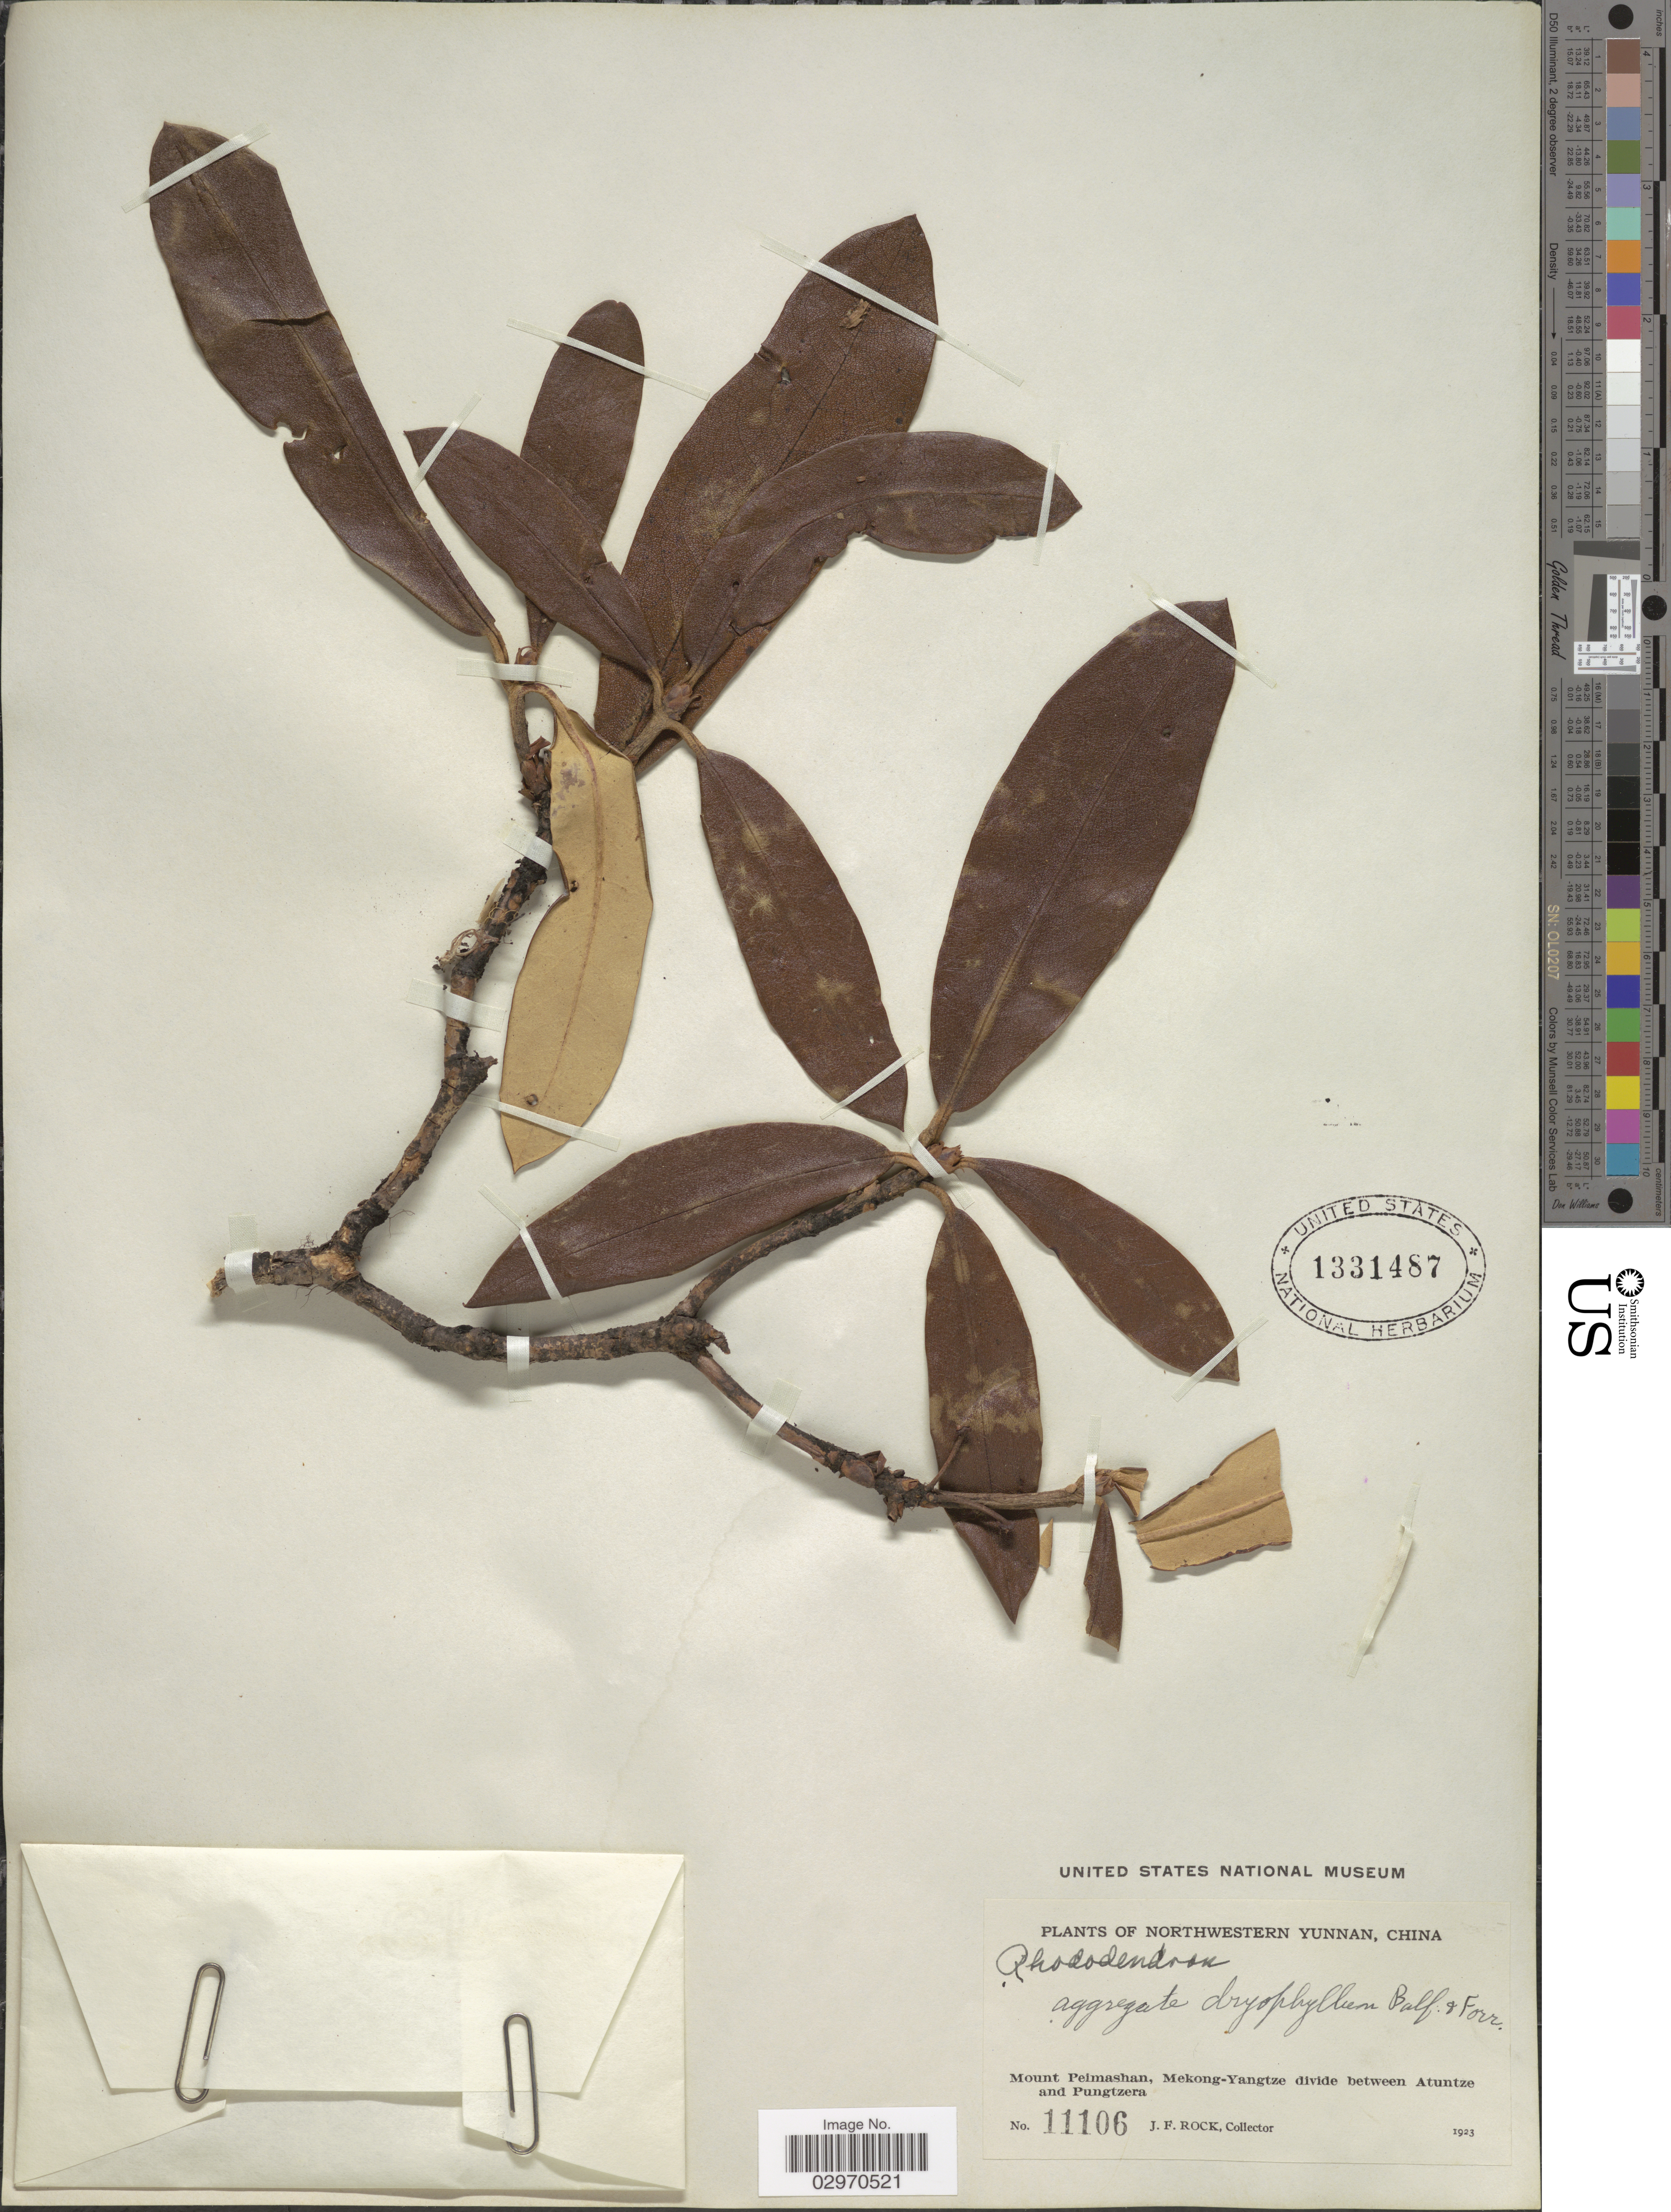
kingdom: Plantae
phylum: Tracheophyta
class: Magnoliopsida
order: Ericales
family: Ericaceae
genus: Rhododendron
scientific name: Rhododendron dryophyllum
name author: Balf. f. & Forrest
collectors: J. Rock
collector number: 11106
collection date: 1923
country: China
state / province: Yunnan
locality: Northwestern Yunnan. Mount Peimashan, Mekong-Yangtze divide between Atuntze and Pungtzera.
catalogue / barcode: US 1331487